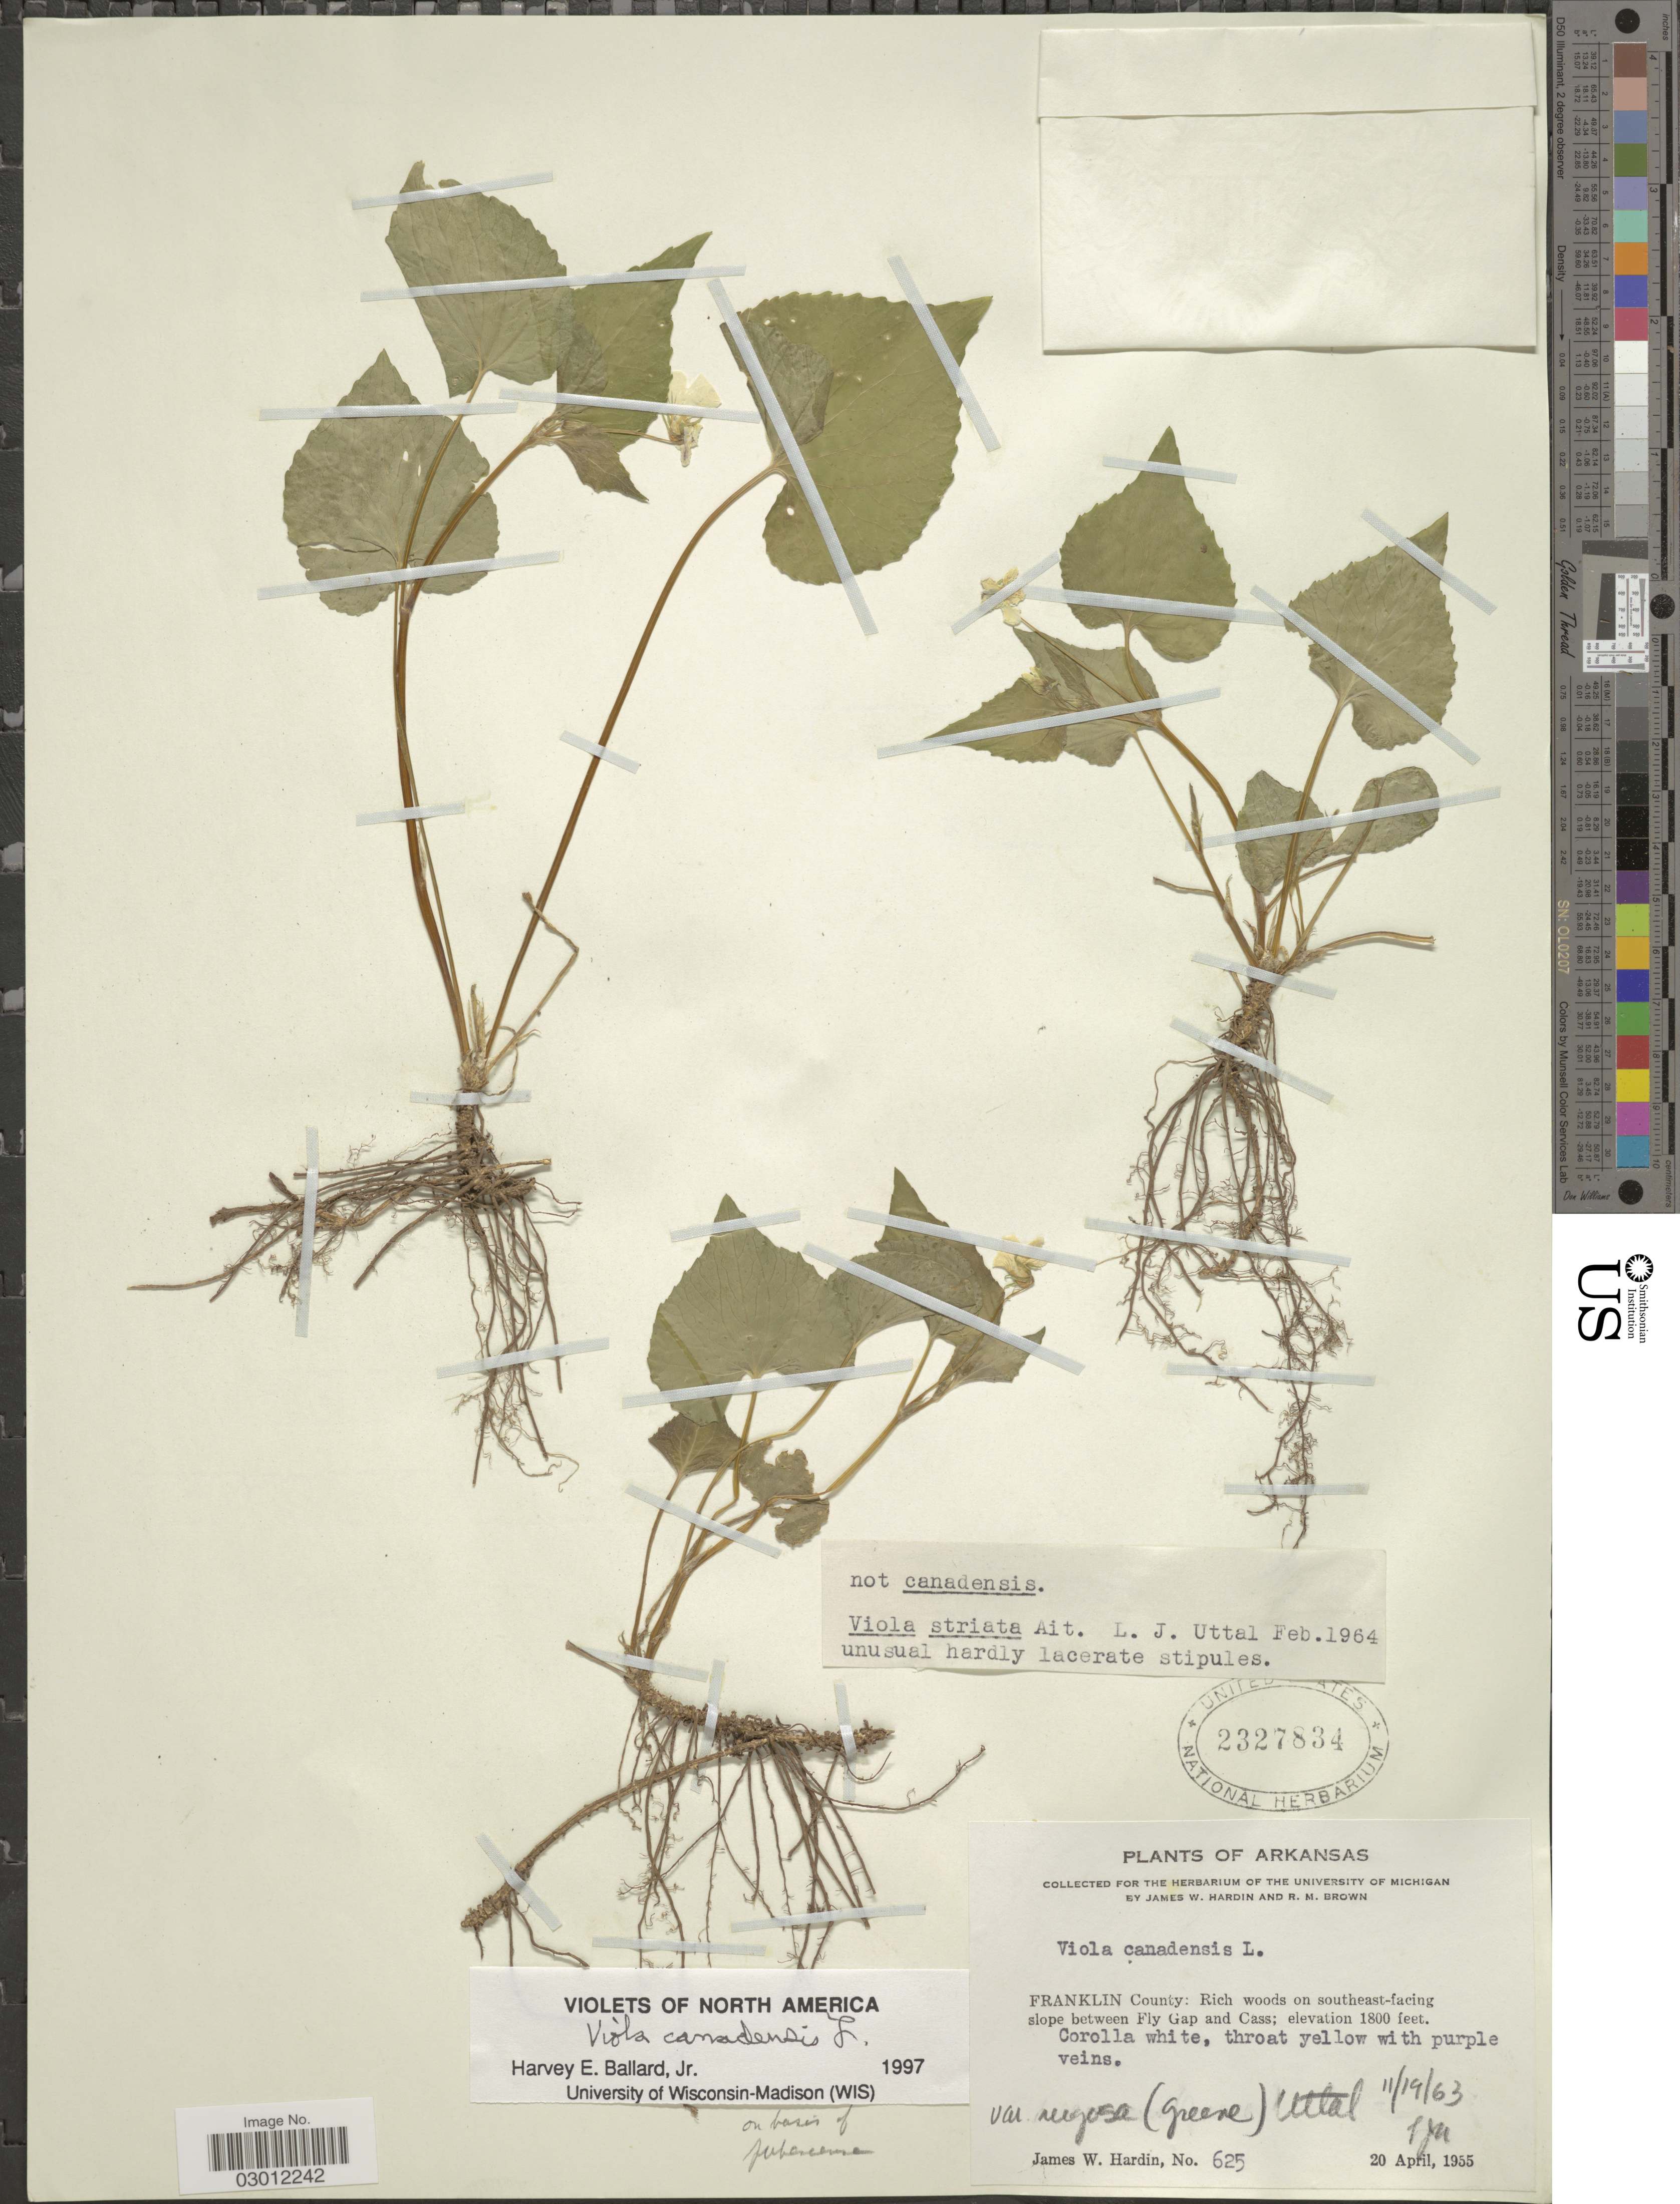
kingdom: Plantae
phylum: Tracheophyta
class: Magnoliopsida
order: Malpighiales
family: Violaceae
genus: Viola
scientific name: Viola canadensis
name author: L.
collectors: J. W. Hardin & R. Brown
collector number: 625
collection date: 1955-04-20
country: United States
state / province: Arkansas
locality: Franklin County: Rich woods on southeast-facing slope between Fly Gap and Cass.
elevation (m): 549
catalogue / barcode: US 2327834